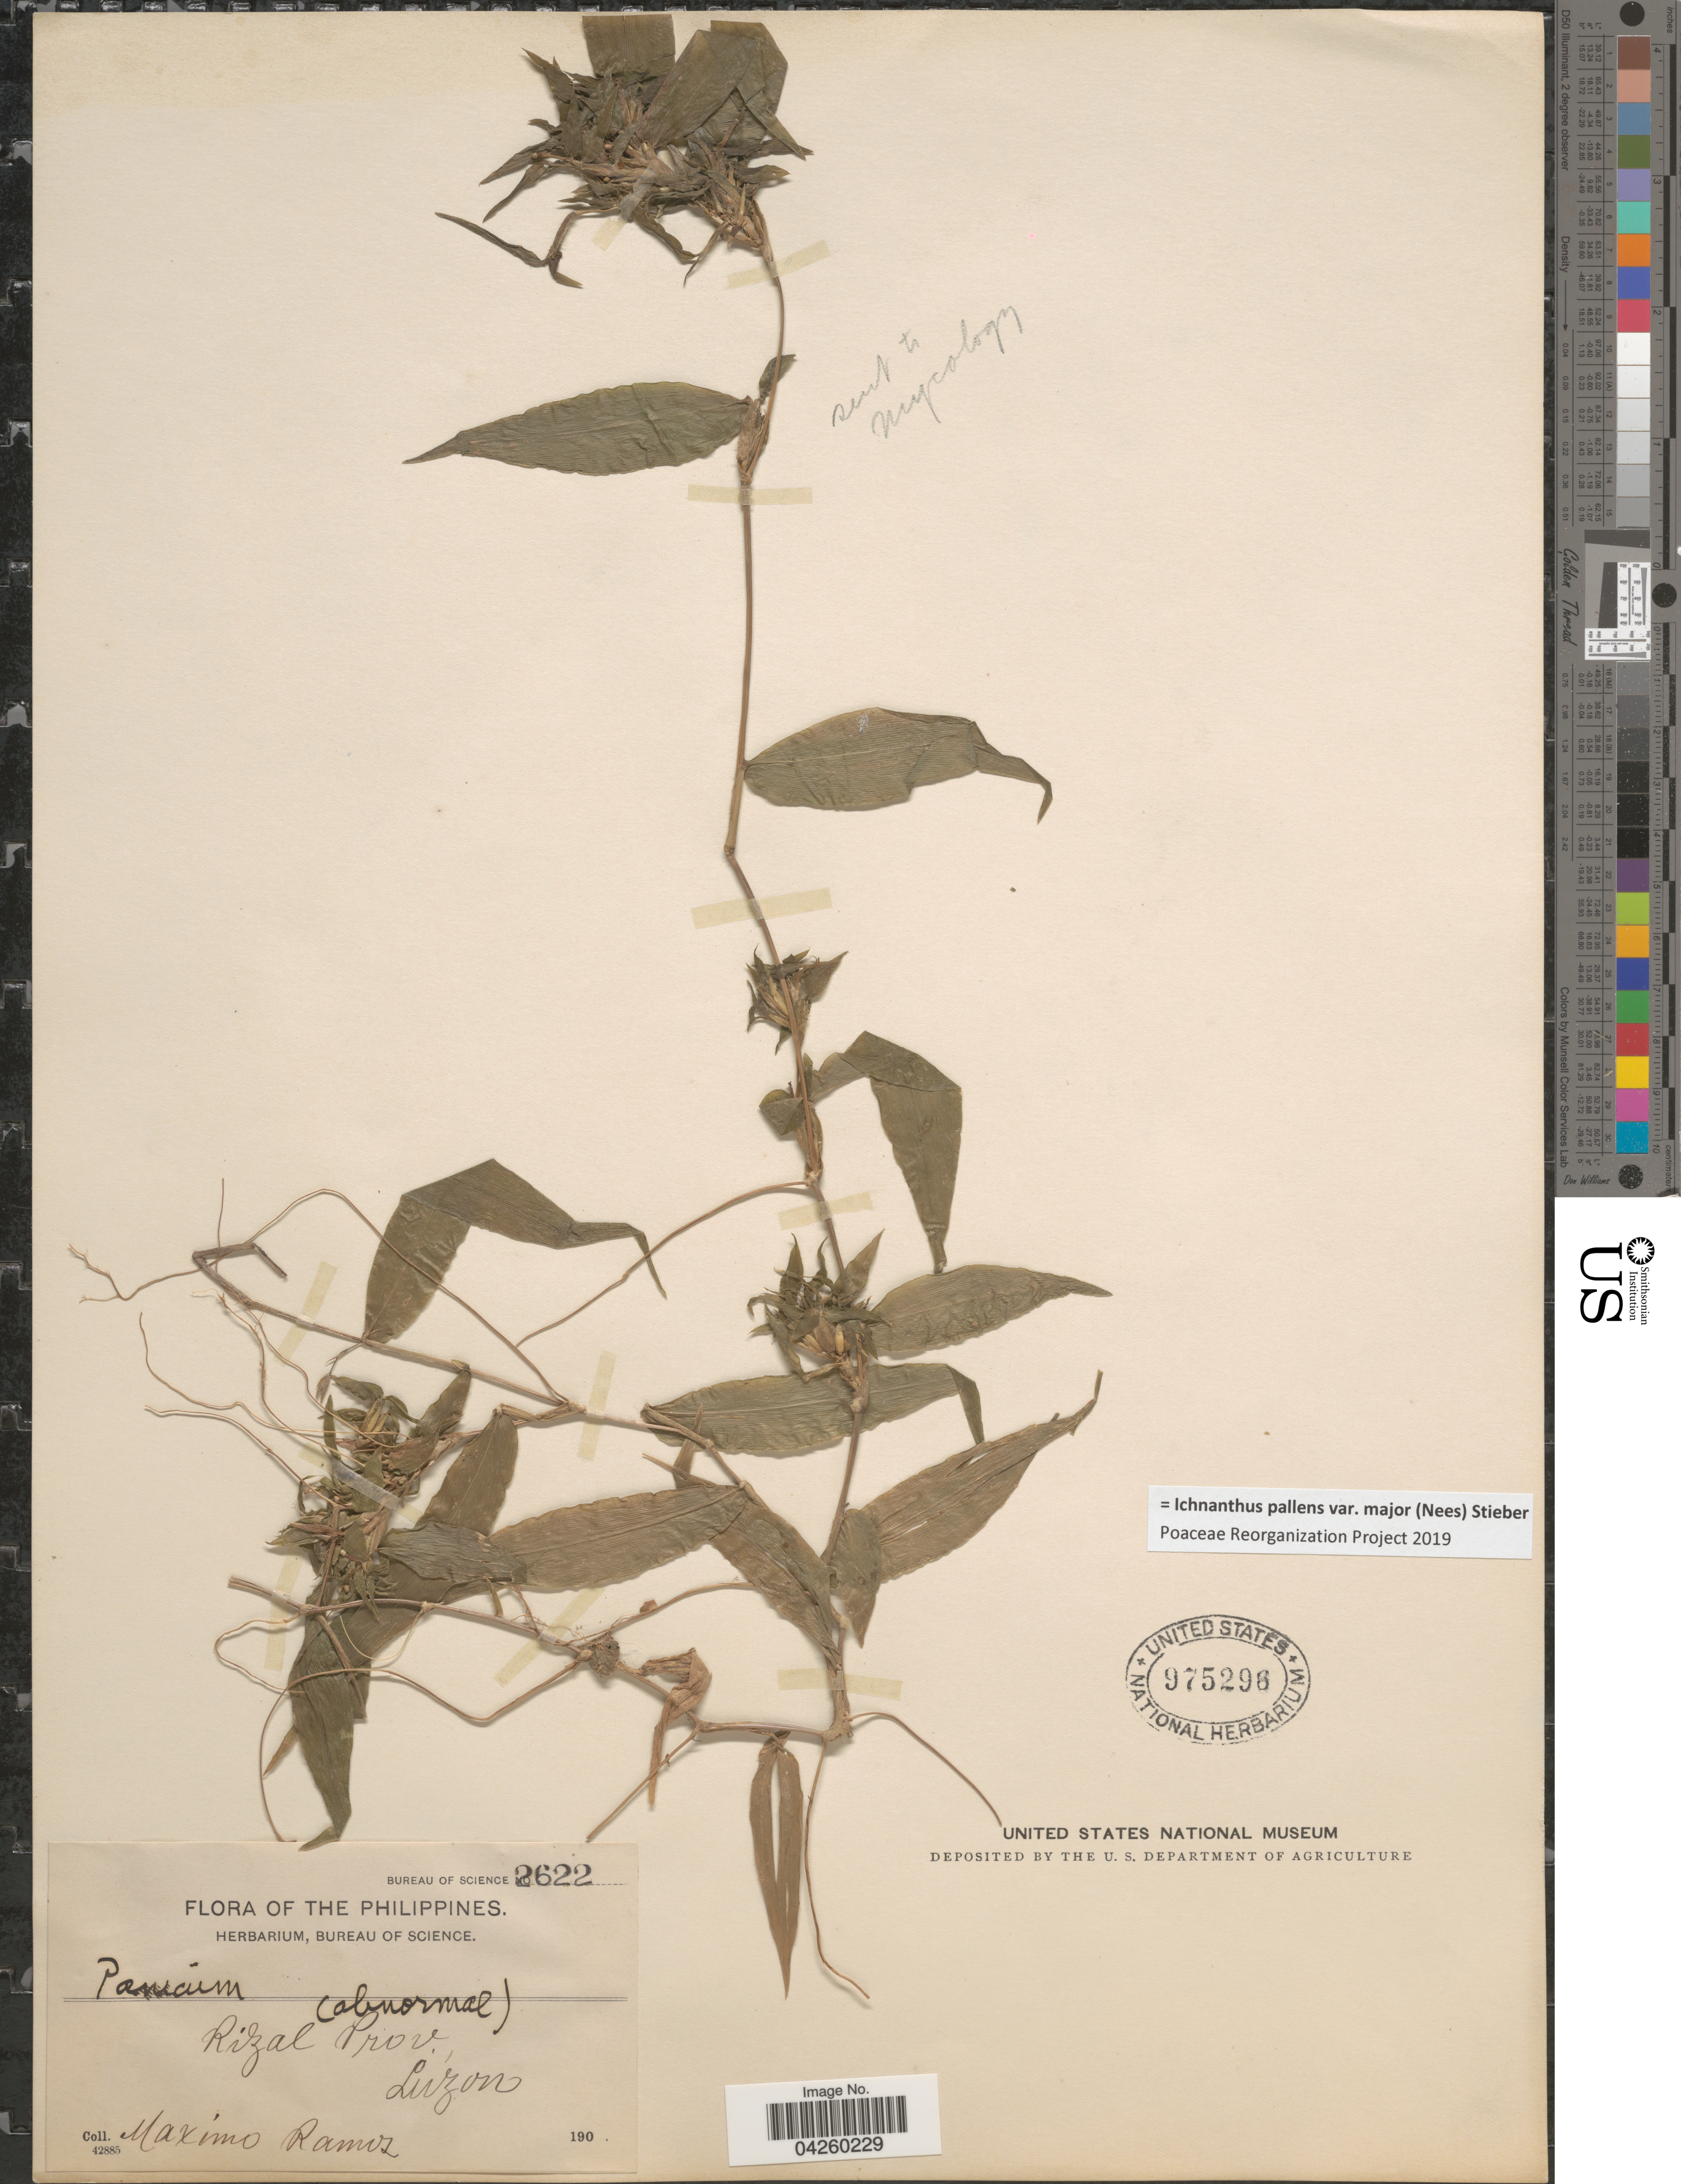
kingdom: Plantae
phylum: Tracheophyta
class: Liliopsida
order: Poales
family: Poaceae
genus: Ichnanthus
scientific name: Ichnanthus pallens var. major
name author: (Nees) Stieber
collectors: M. Ramos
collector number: Bureau of Science 2622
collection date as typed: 190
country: Philippines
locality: Rizal Prov., Lúzon.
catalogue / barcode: US 975296